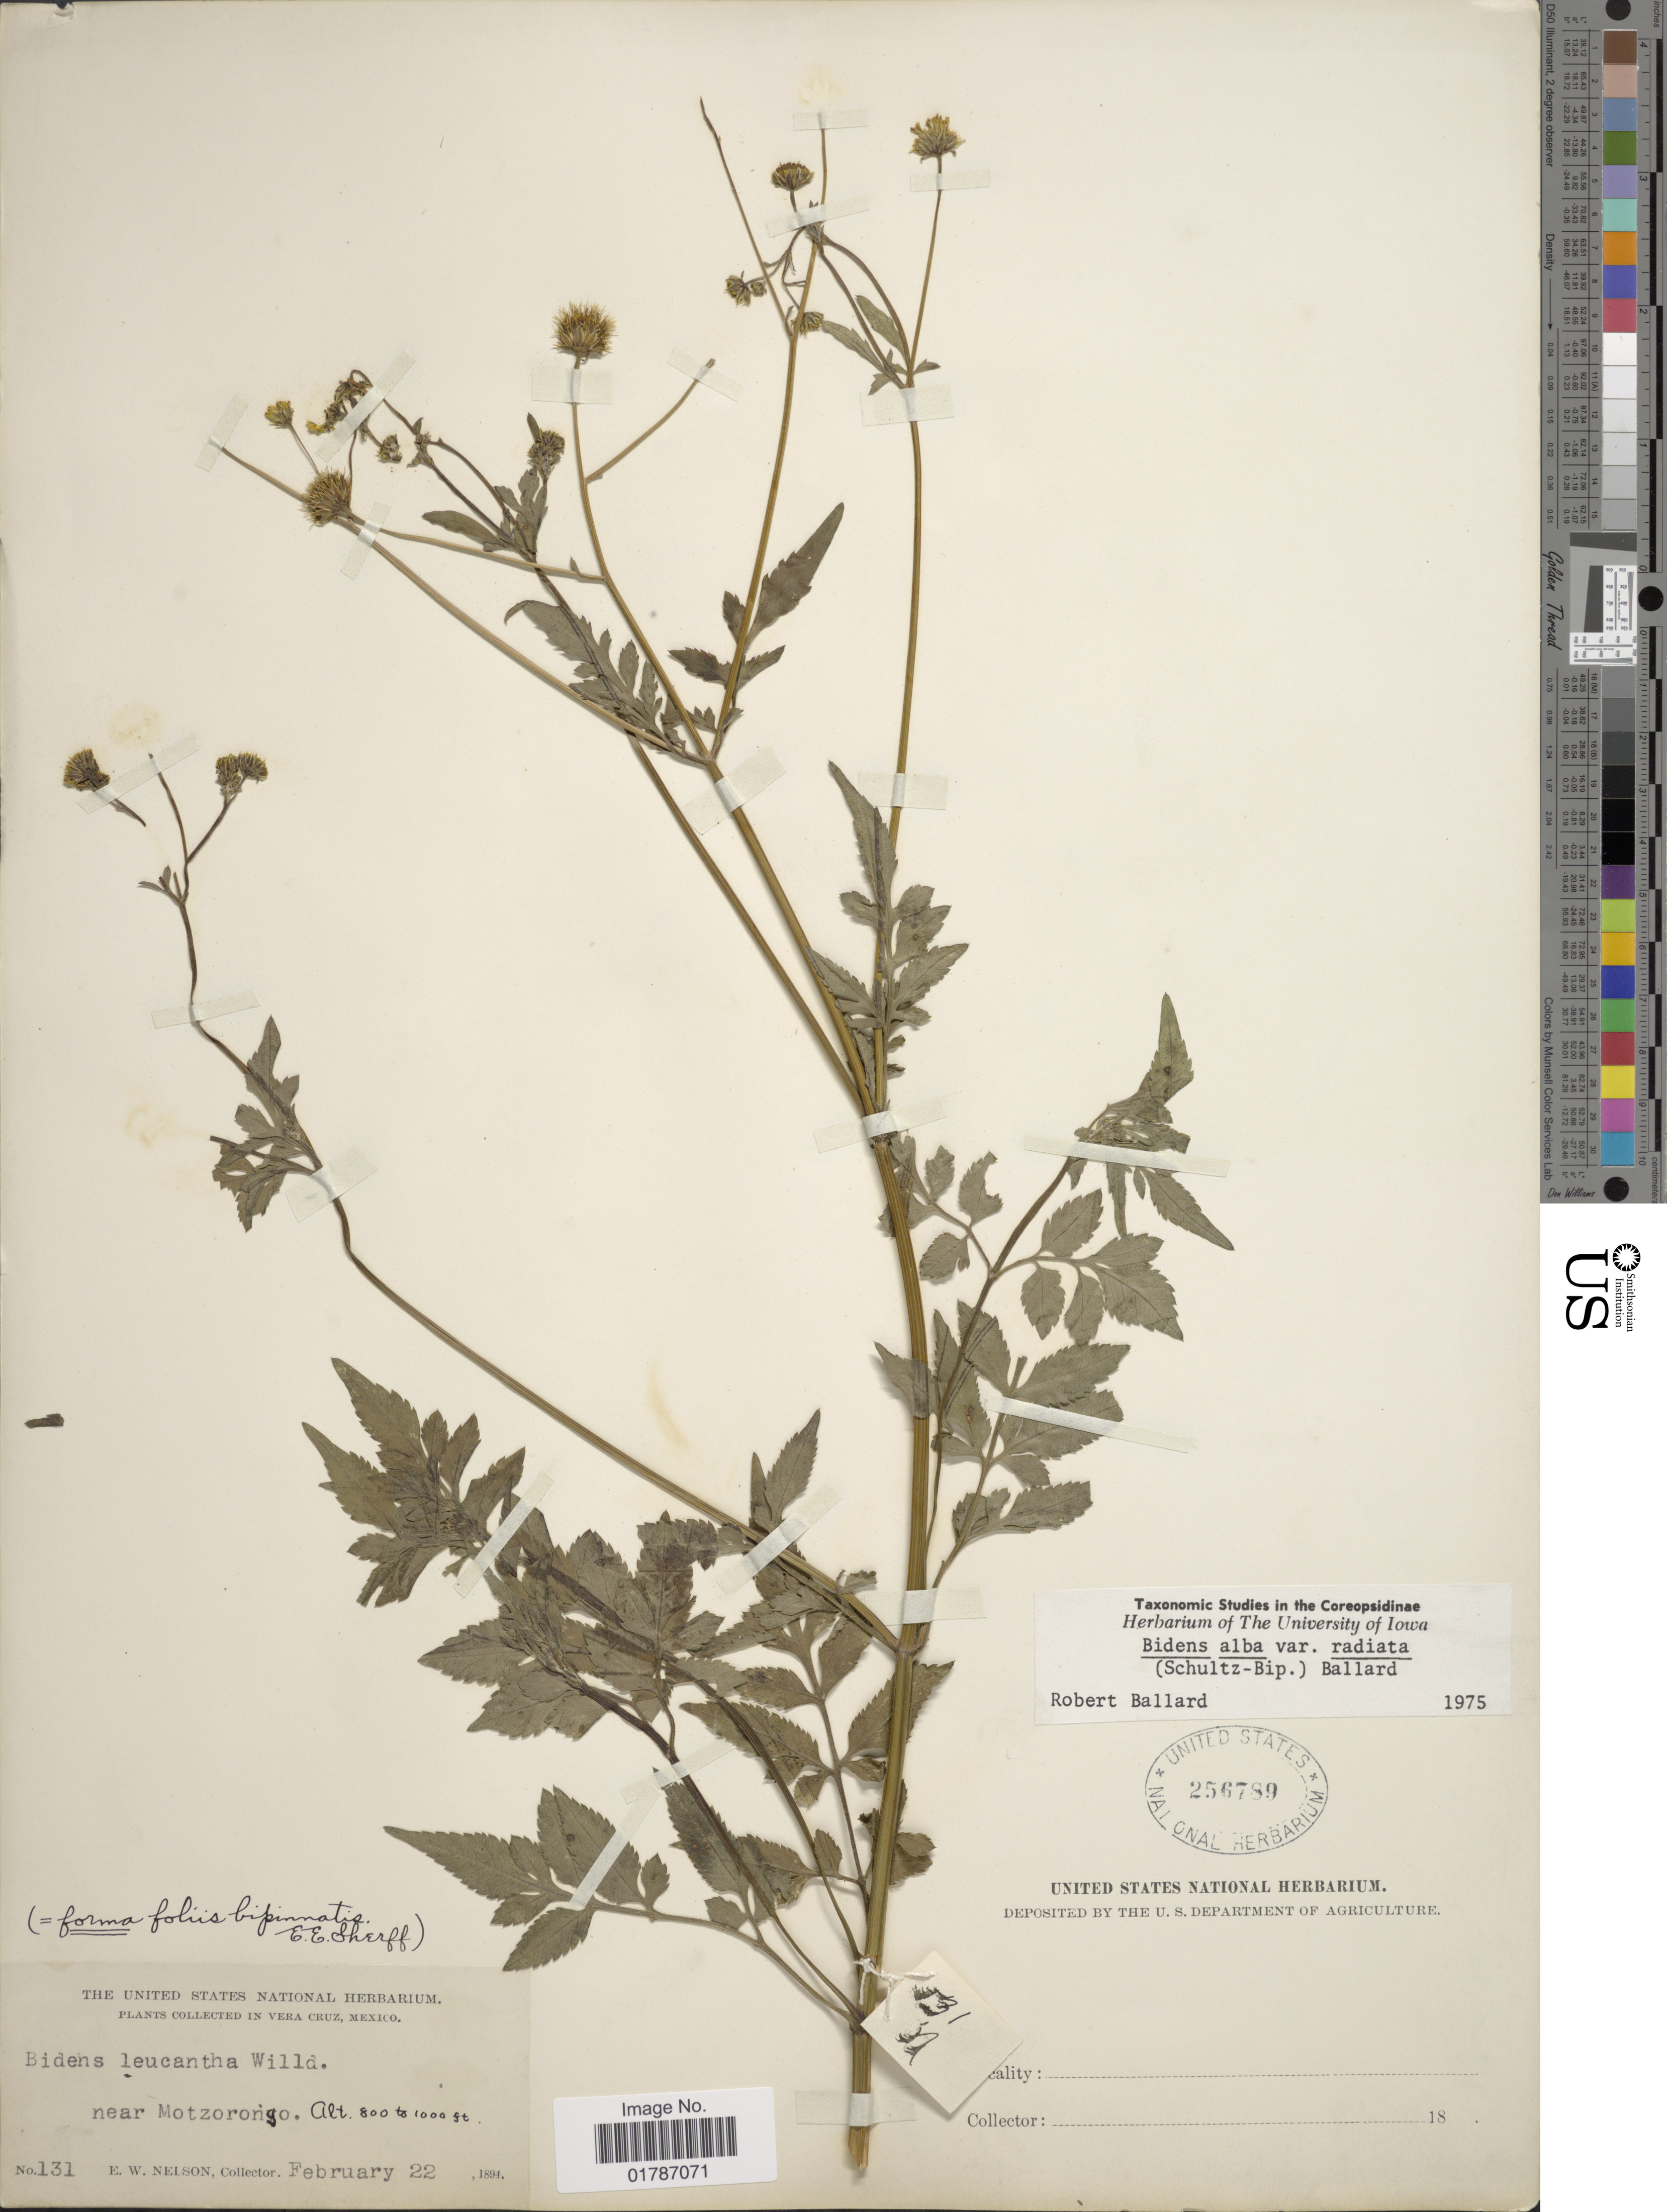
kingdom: Plantae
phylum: Tracheophyta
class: Magnoliopsida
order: Asterales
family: Asteraceae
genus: Bidens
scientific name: Bidens alba var. radiata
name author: (Sch. Bip.) R.E. Ballard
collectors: E. W. Nelson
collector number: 131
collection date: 1894-02-22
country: Mexico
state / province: Veracruz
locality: In Vera Cruz, Mexico, near Motzorongo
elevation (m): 244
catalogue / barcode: US 256789